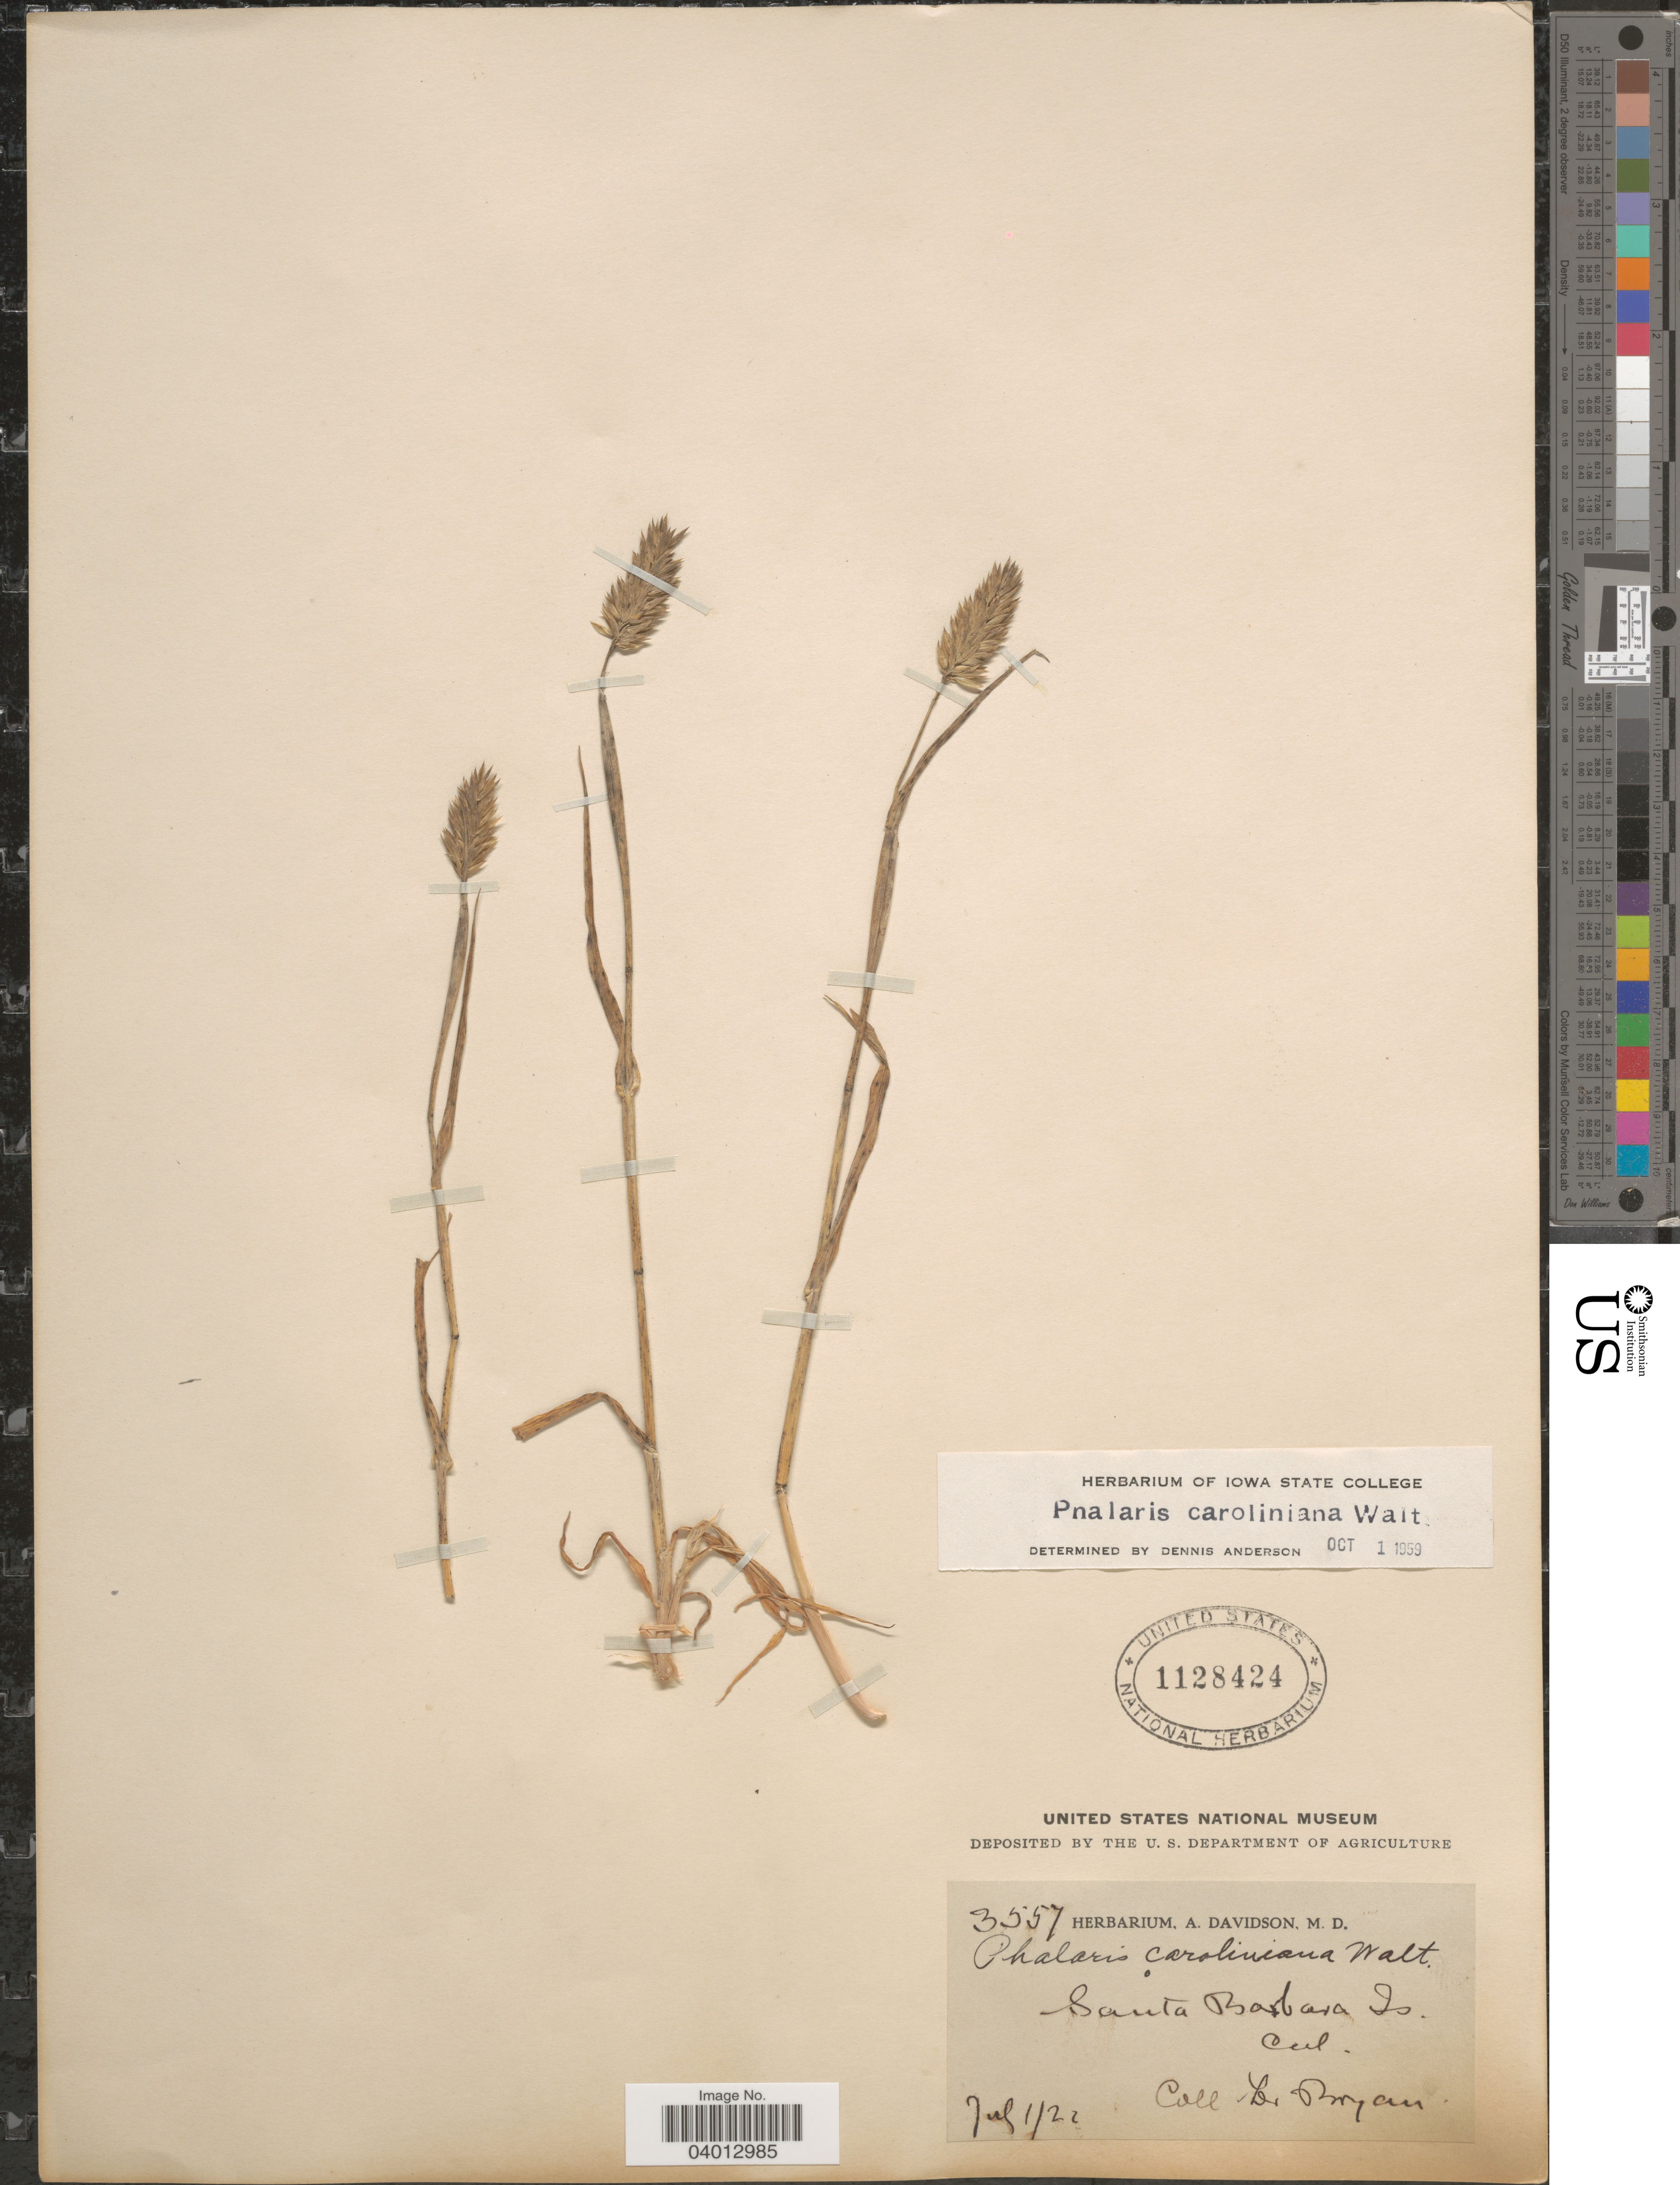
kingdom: Plantae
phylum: Tracheophyta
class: Liliopsida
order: Poales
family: Poaceae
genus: Phalaris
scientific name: Phalaris caroliniana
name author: Walter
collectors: L. Bryan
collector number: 3557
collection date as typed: Transcribed d/m/y: 1/7/22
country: United States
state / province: California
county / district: Santa Barbara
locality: Santa Barbara Is.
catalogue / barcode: US 1128424